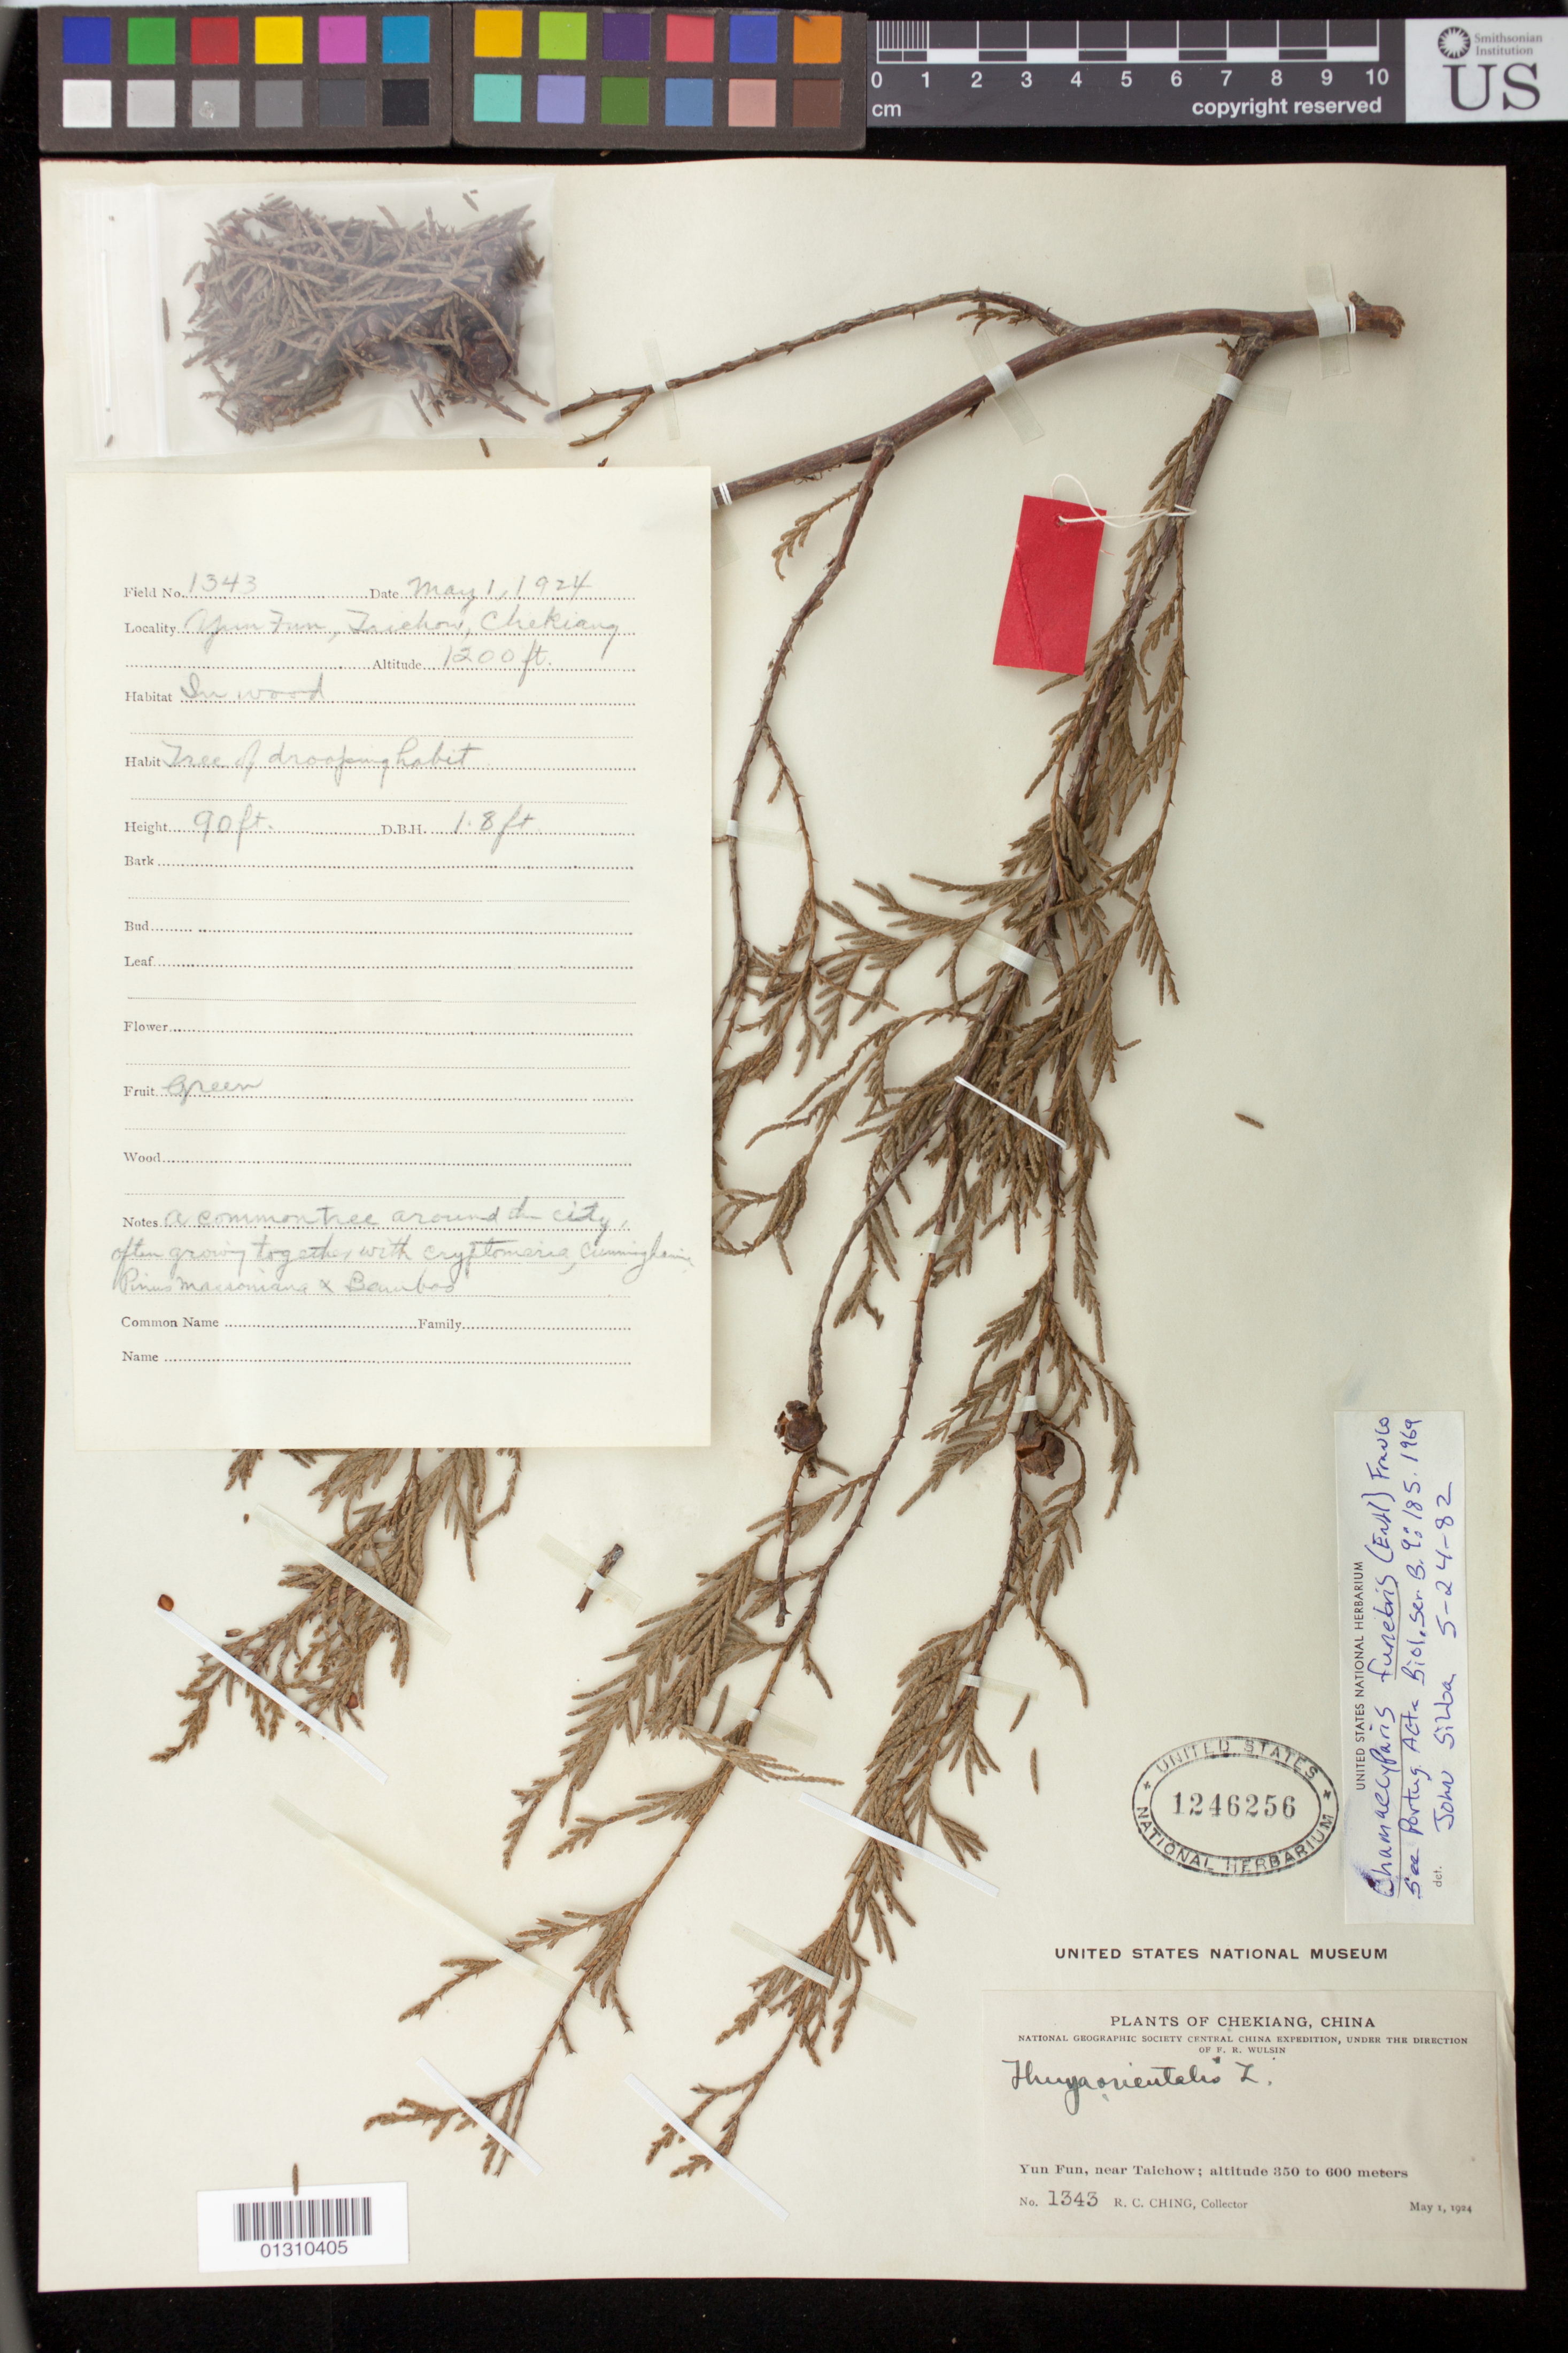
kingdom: Plantae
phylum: Tracheophyta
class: Pinopsida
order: Pinales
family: Cupressaceae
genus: Cupressus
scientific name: Cupressus funebris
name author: Endl.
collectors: R. C. Ching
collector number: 1343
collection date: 1924-05-01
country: China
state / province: Zhejiang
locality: Chekiang, Yun Fun, near Taichow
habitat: wood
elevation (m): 352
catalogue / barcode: US 1246256